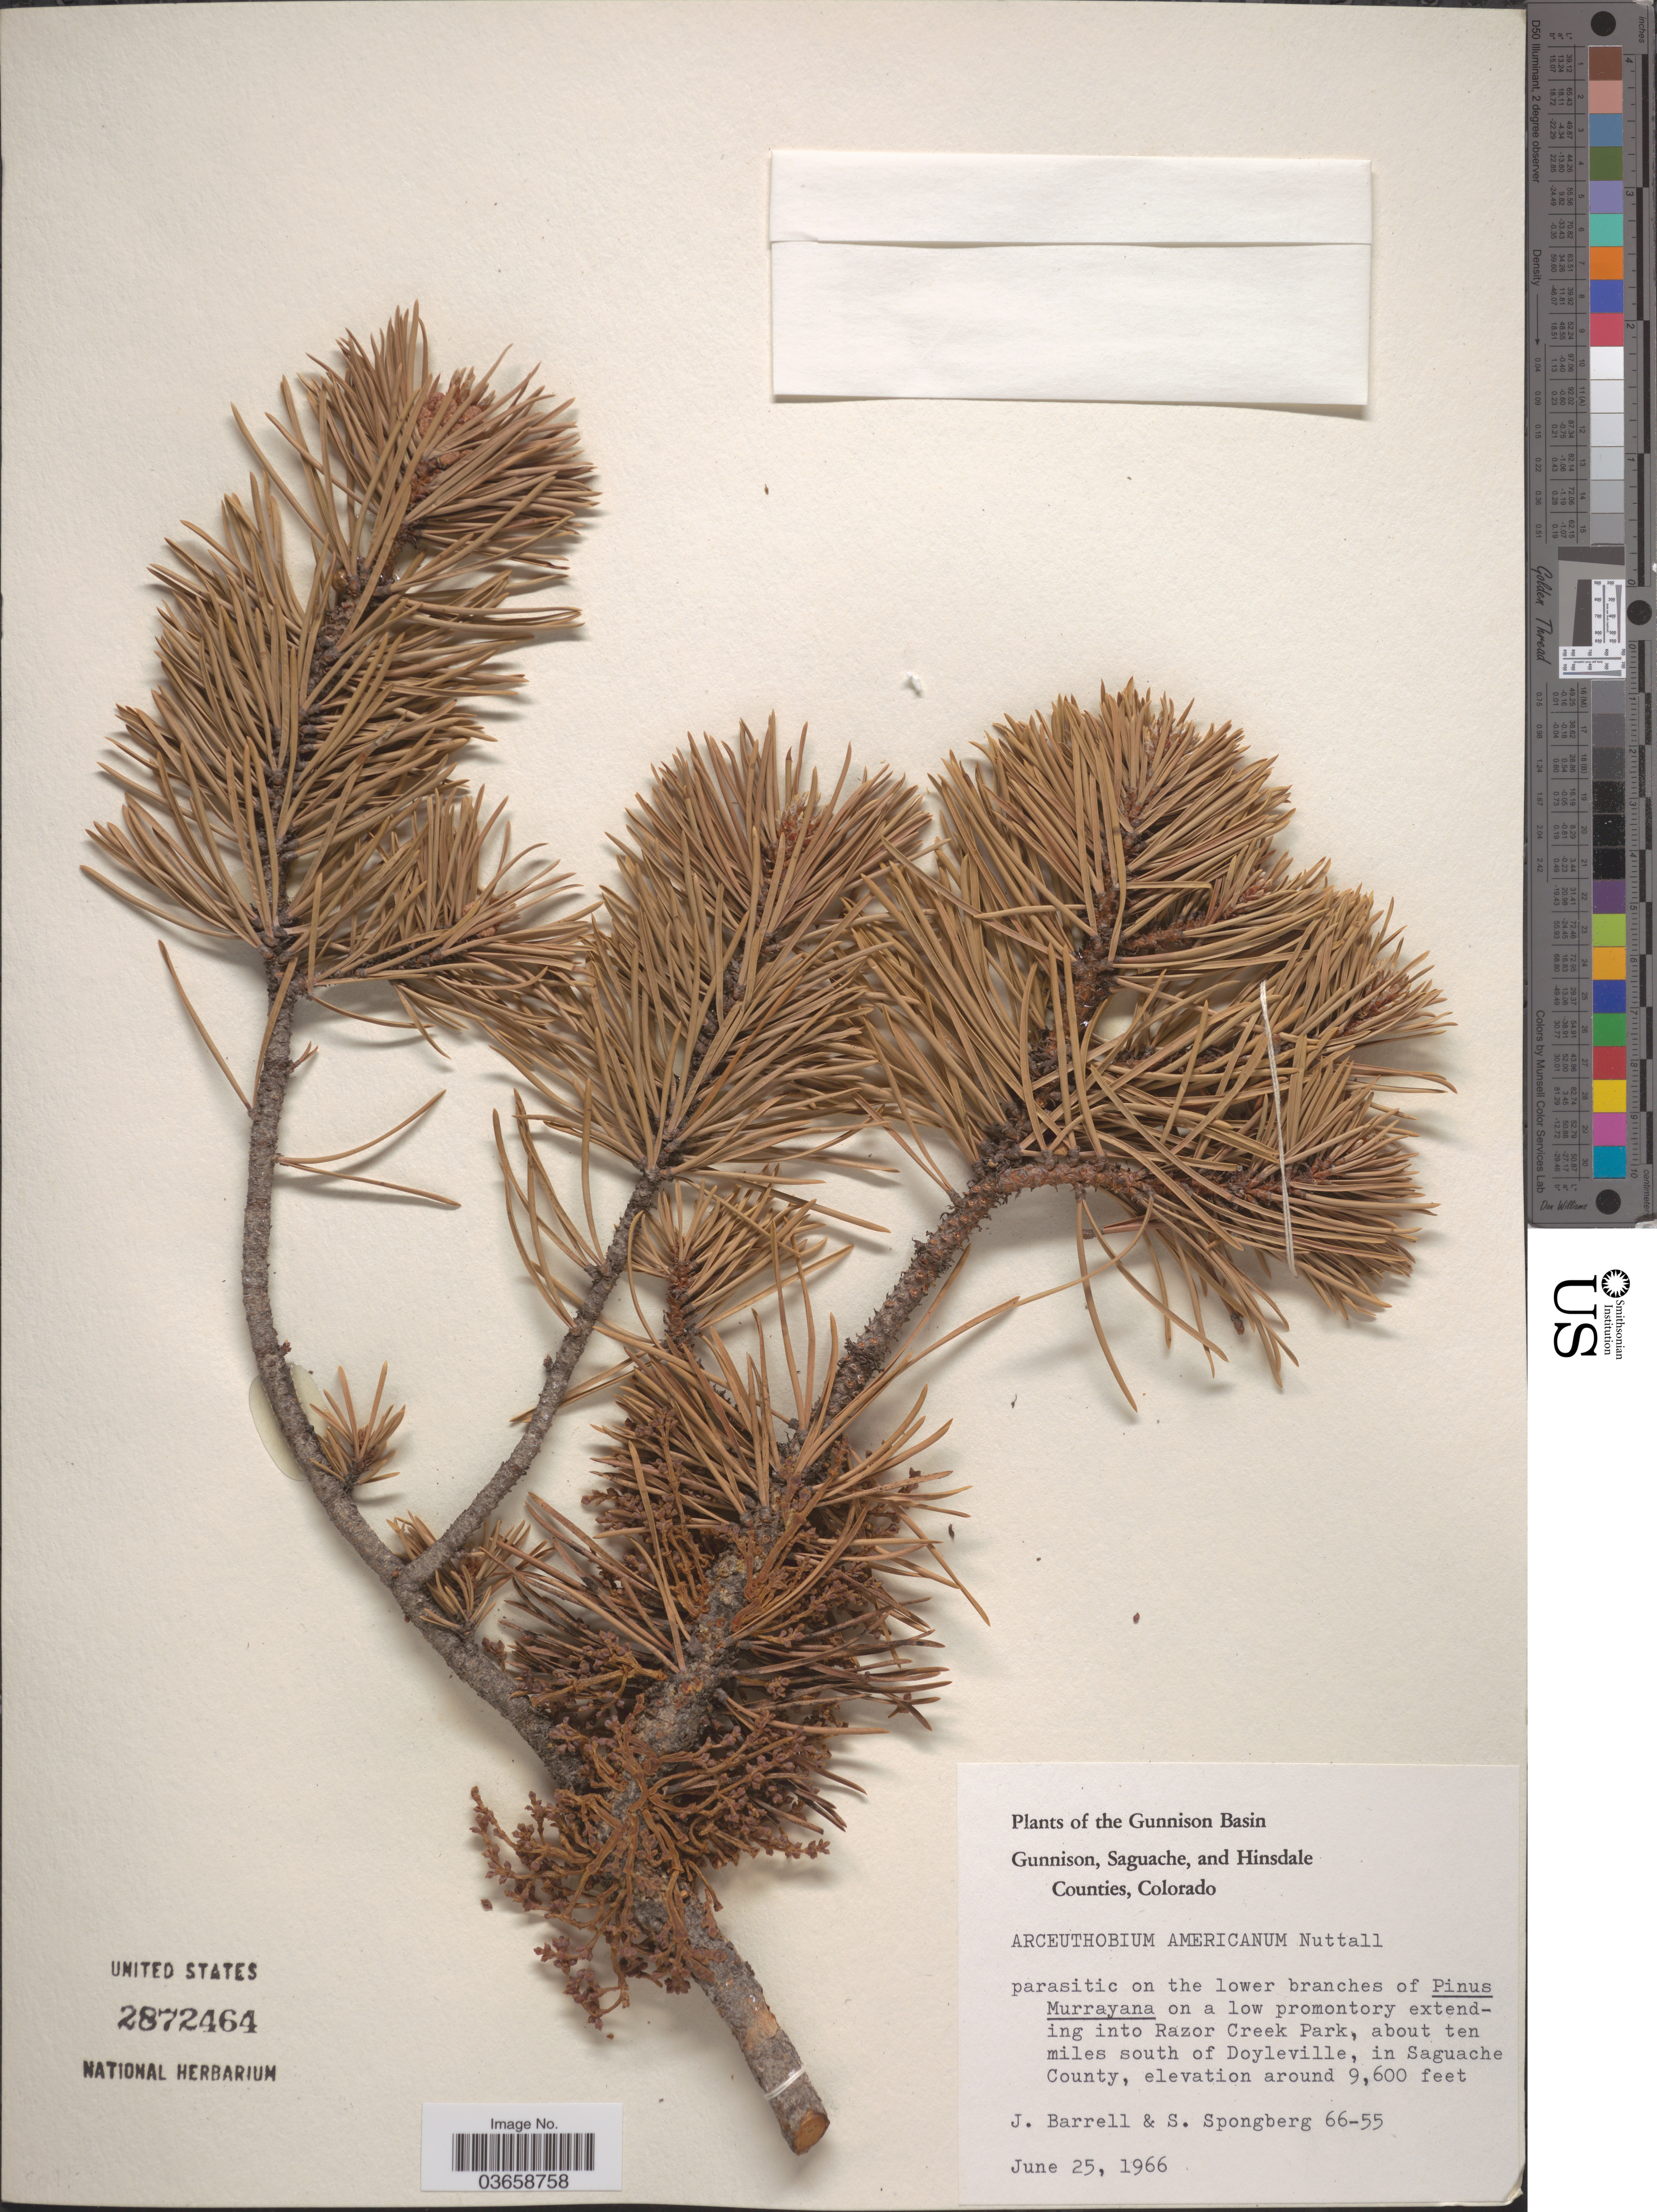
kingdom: Plantae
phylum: Tracheophyta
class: Magnoliopsida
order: Santalales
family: Viscaceae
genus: Arceuthobium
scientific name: Arceuthobium americanum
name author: Nutt. ex A. Gray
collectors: J. Barrell & S. A.Spongberg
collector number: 66-55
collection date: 1966-06-25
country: United States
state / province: Colorado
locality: The Gunnison Basin. On a low promontory extending into Razor Creek Park, about ten miles south of Doyleville, in Saguache County.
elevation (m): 2926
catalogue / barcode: US 2872464